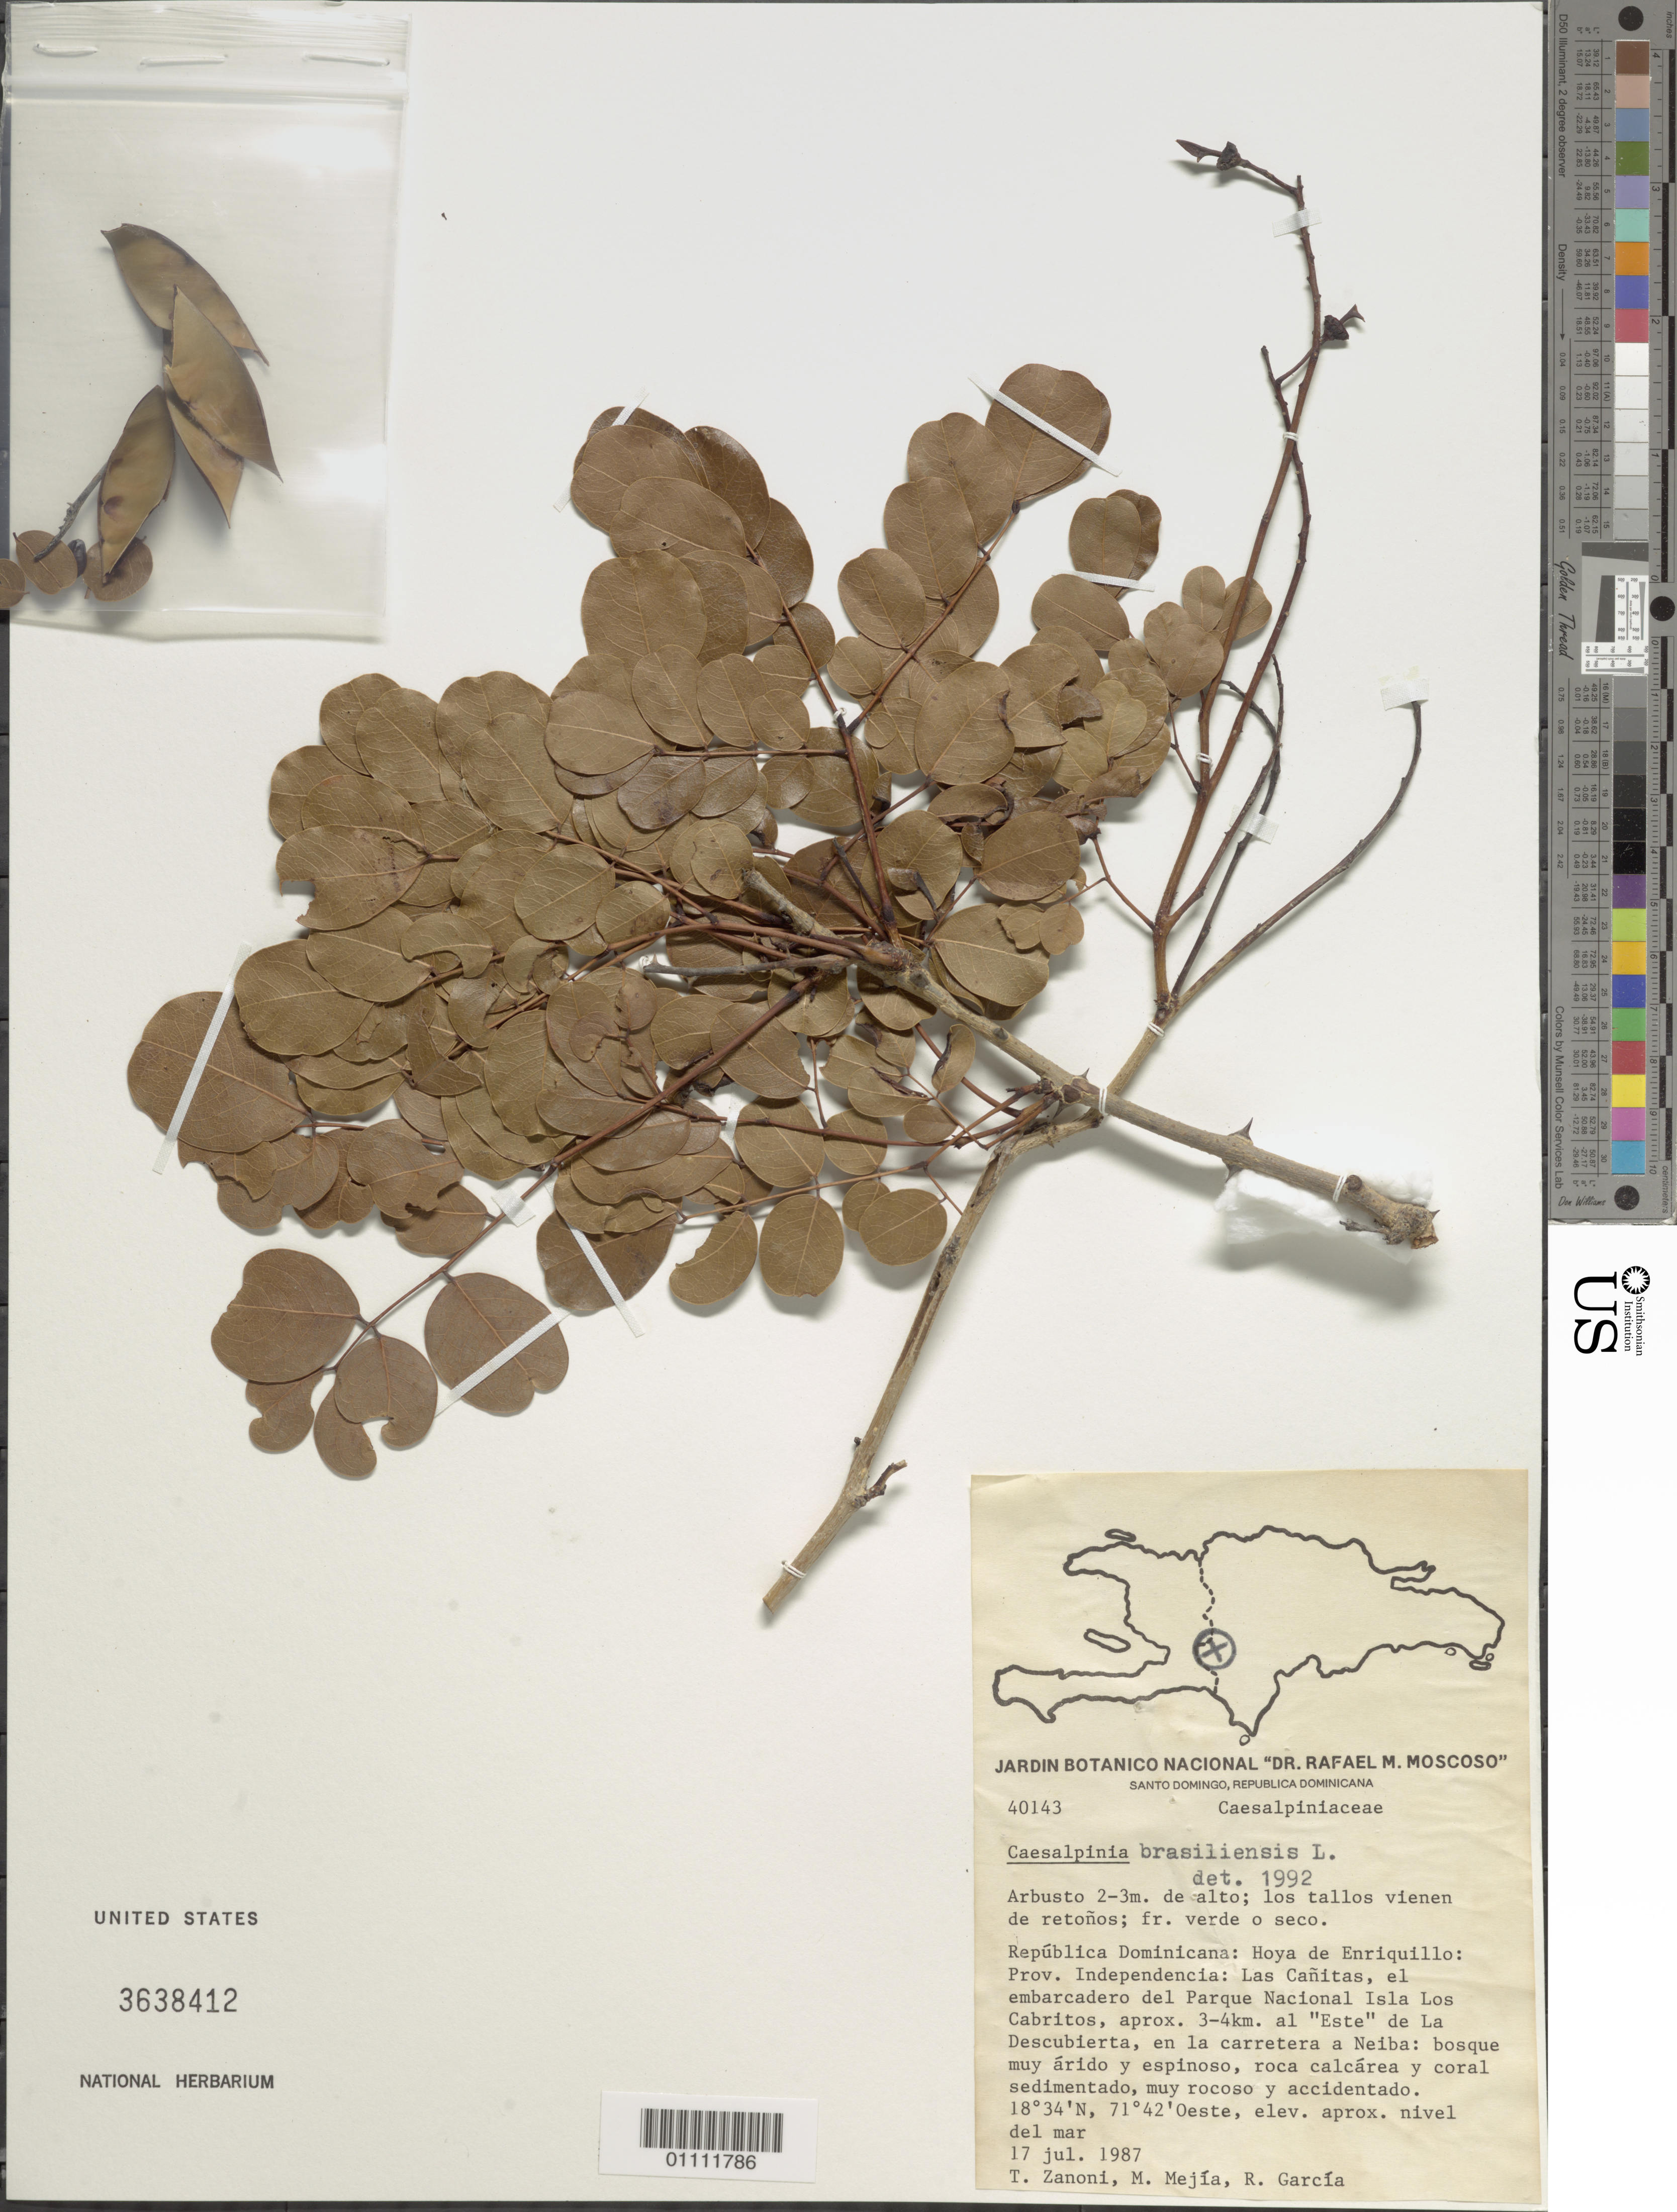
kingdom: Plantae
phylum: Tracheophyta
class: Magnoliopsida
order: Fabales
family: Fabaceae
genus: Caesalpinia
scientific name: Caesalpinia brasiliensis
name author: L.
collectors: T. A. Zanoni, M. Mejia & R. G. García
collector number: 40143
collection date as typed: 17 Jul 1987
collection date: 1987-07-17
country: Dominican Republic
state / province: Independencia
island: Hispaniola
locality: Hoya de Enriquillo, Las Cañitas, el embarcadero del parque Nacional Isla los Cabritos, aprox. 3-4 km al "este" de La Descubierta, en la carretera a Neiba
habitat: Bosque sedimentado, muy rocoso y accidentado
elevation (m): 0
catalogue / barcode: US 3638412